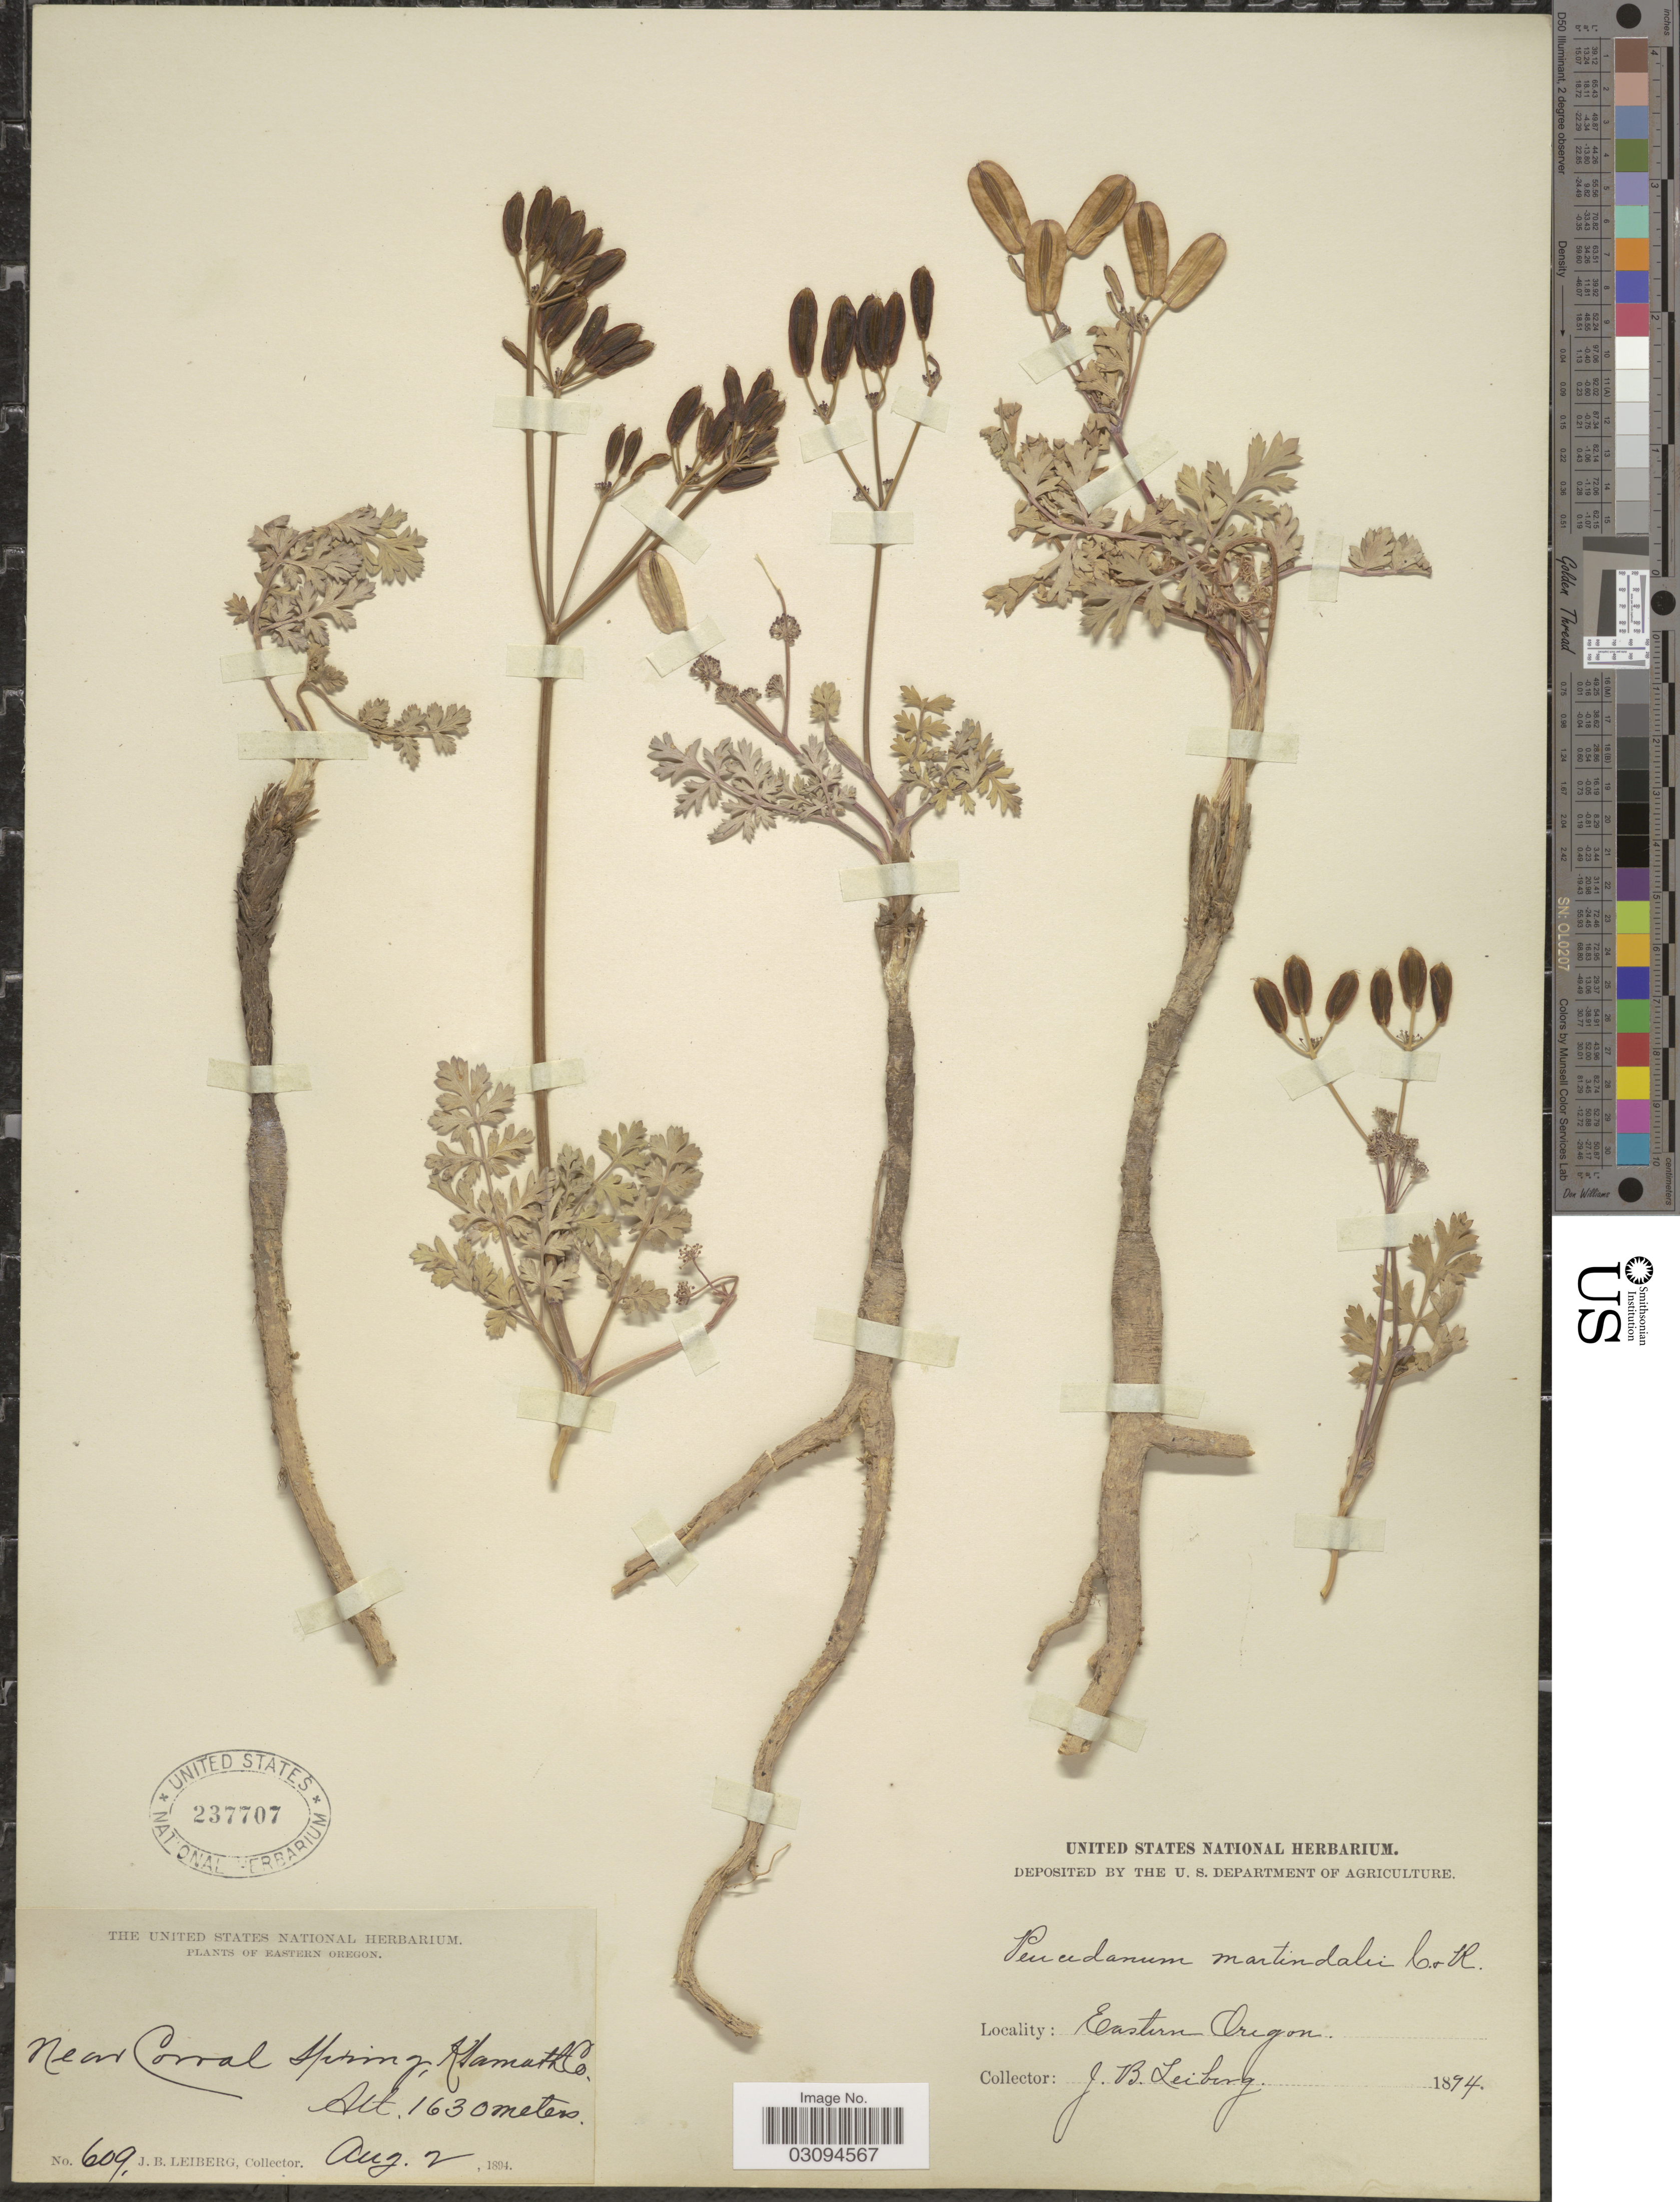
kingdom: Plantae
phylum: Tracheophyta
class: Magnoliopsida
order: Apiales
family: Apiaceae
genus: Lomatium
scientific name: Lomatium martindalei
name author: (J.M. Coult. & Rose) J.M. Coult. & Rose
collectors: J. B. Leiberg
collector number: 609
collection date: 1894-08-02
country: United States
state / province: Oregon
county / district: Klamath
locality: Eastern Oregon. Near Corral Spring, Klamath Co.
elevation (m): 1630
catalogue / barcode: US 237707